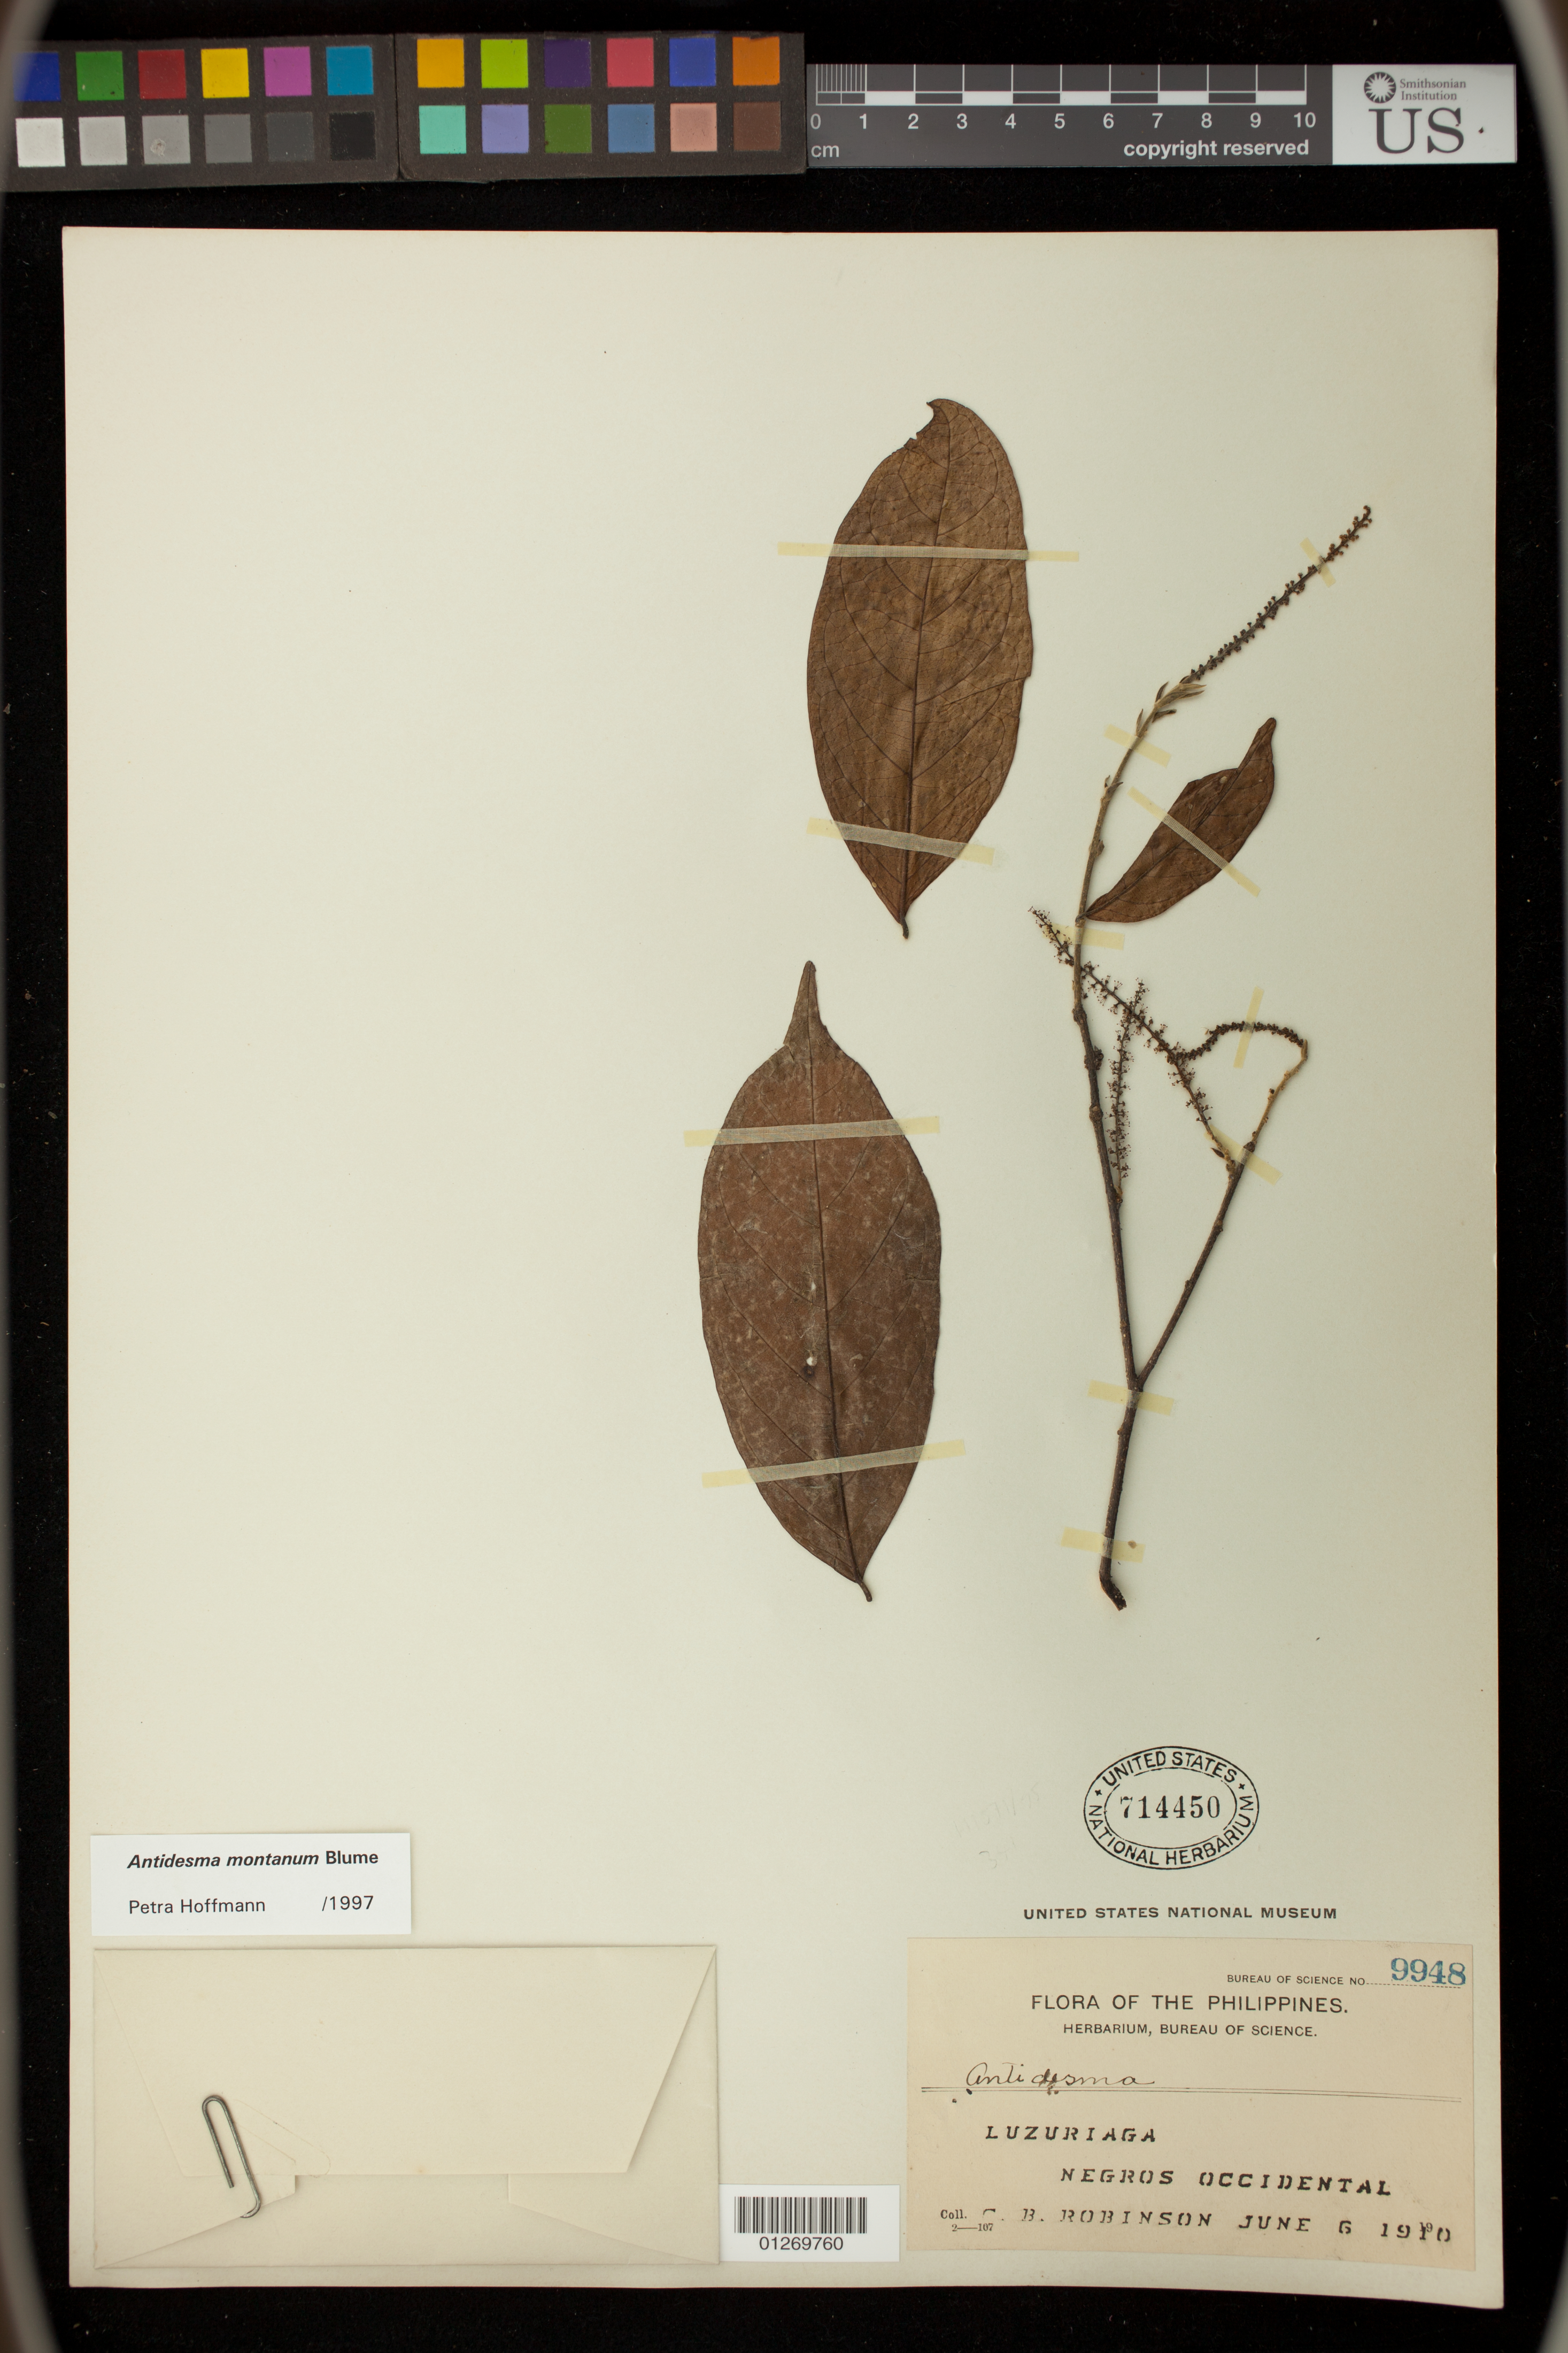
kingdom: Plantae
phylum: Tracheophyta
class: Magnoliopsida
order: Malpighiales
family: Phyllanthaceae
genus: Antidesma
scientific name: Antidesma montanum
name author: Blume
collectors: C. Robinson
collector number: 9948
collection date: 1910-06-06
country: Philippines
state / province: Central Visayas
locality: Luzuriaga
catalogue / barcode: US 714450